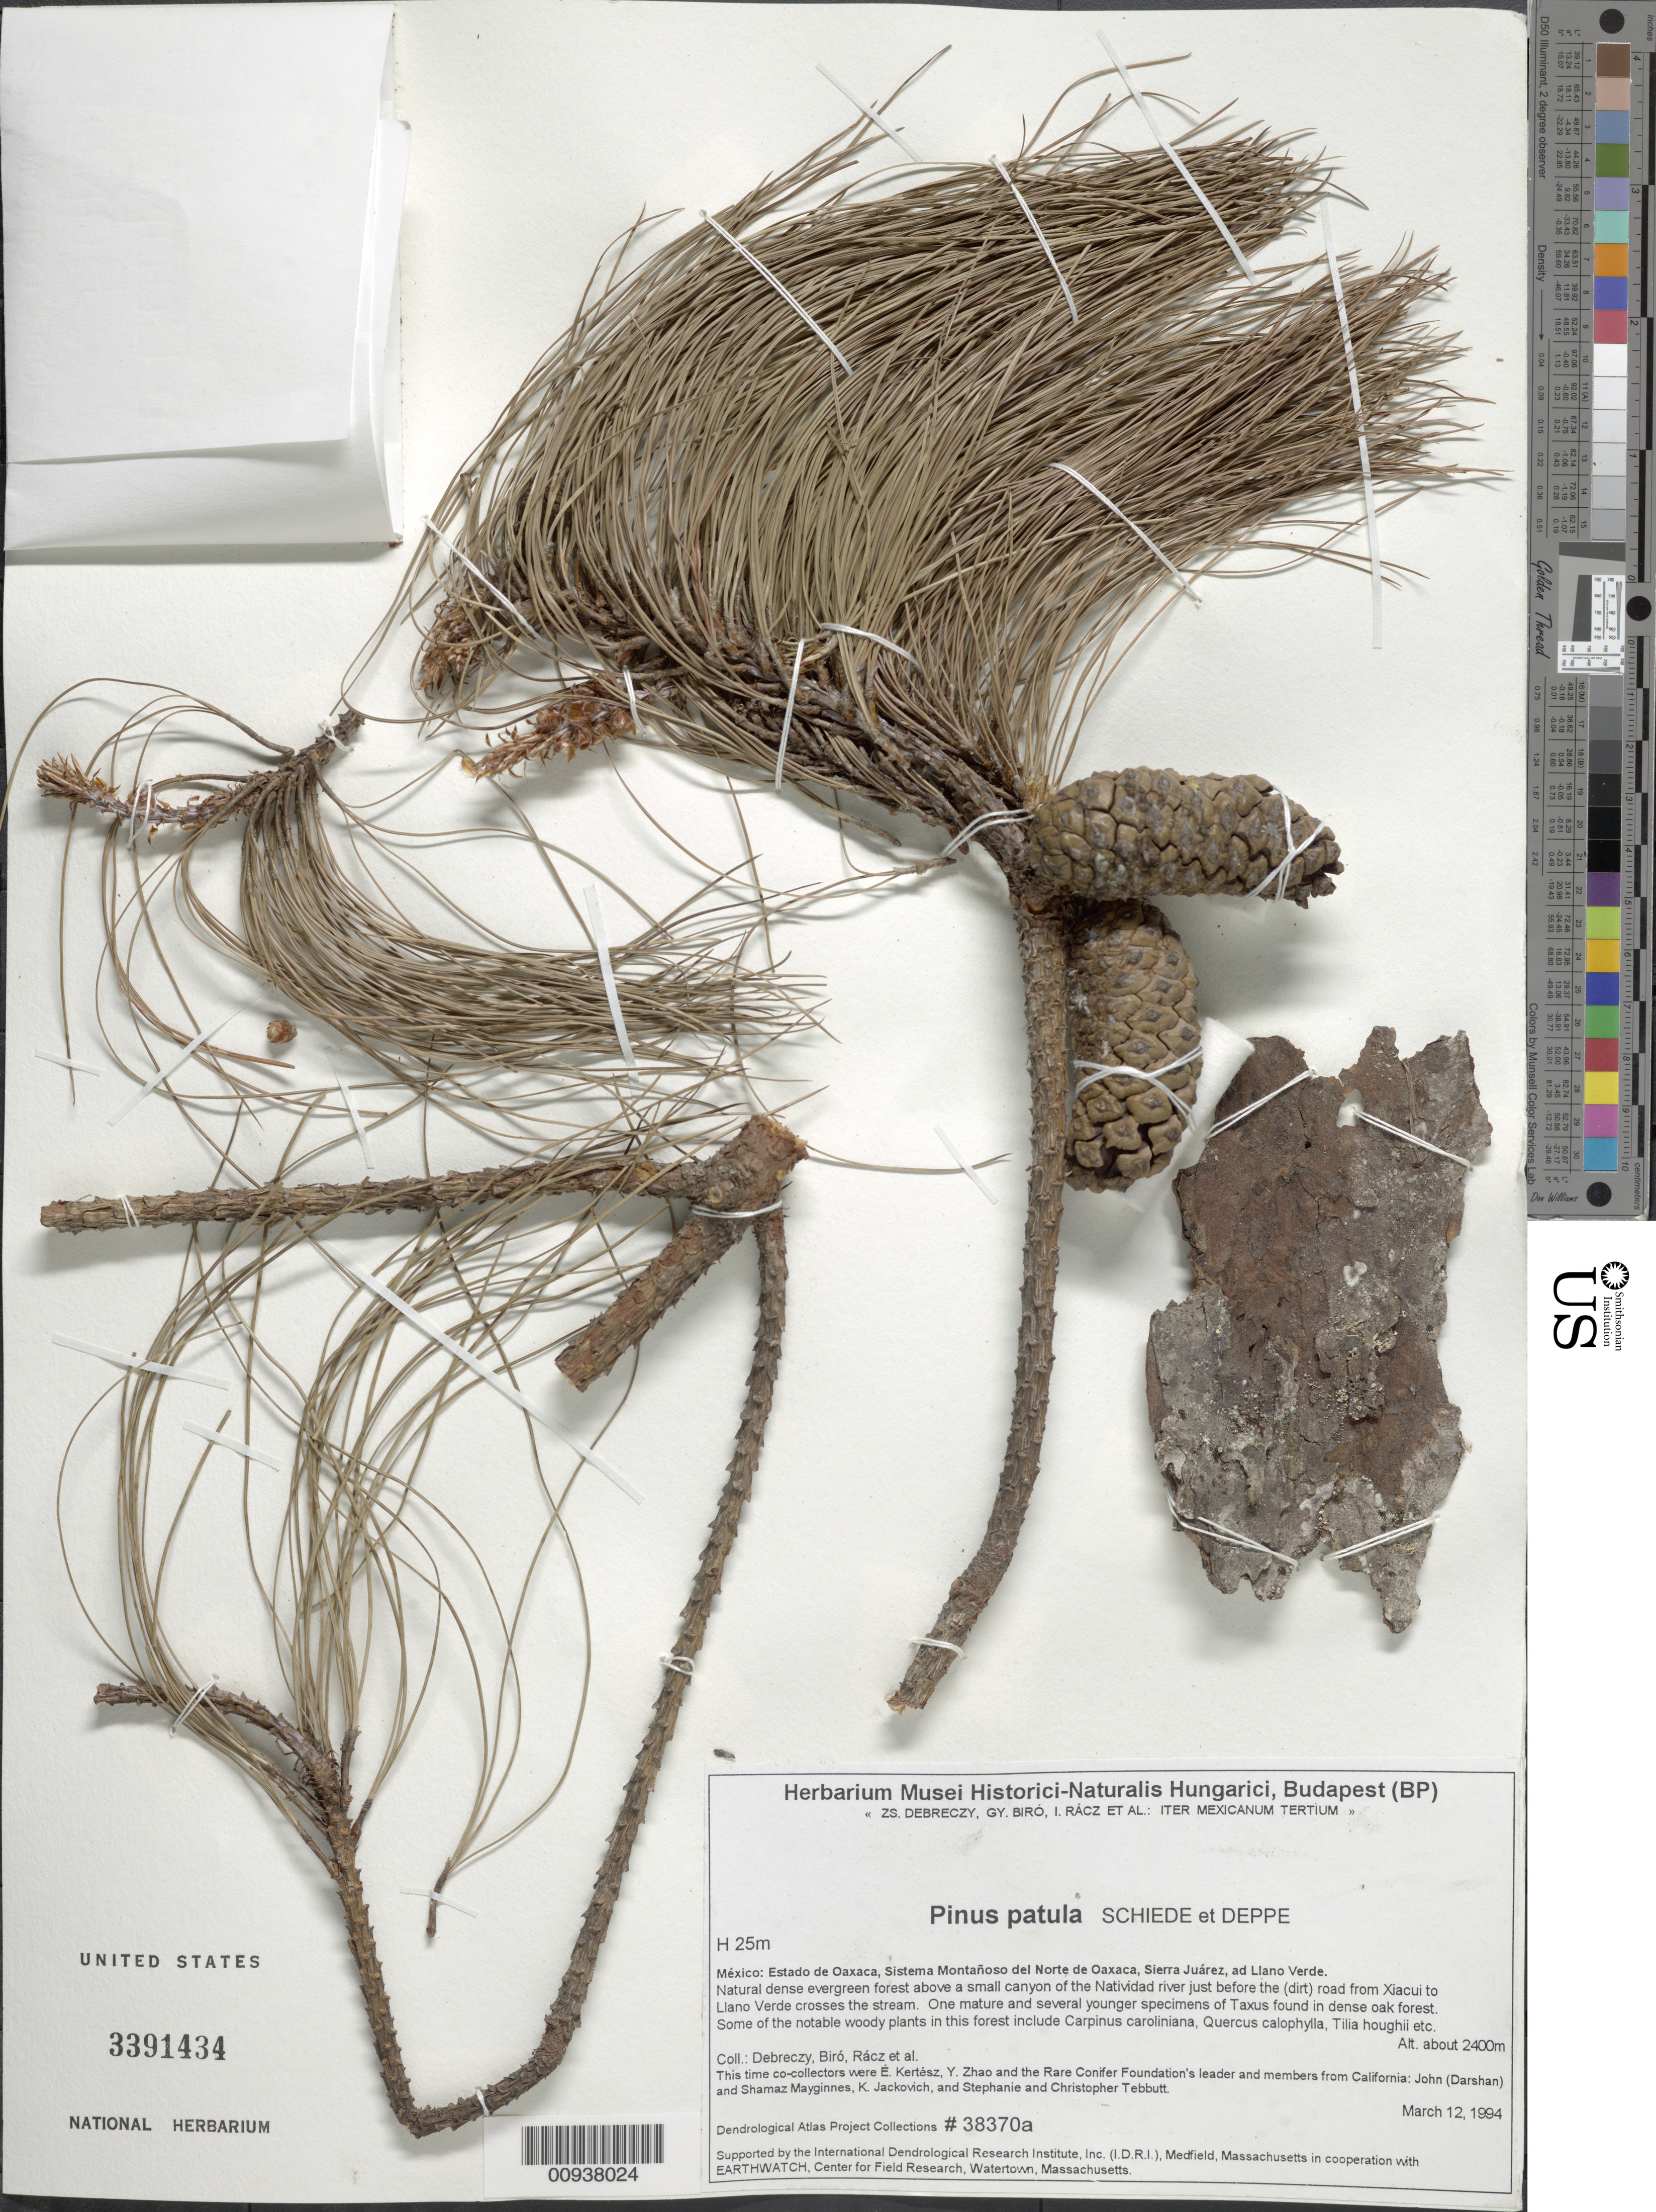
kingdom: Plantae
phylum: Tracheophyta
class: Pinopsida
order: Pinales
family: Pinaceae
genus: Pinus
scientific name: Pinus patula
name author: Schltdl. & Cham.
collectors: Z. Debreczy, G. Biro, I. Rácz & et al.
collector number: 38370 a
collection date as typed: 12 Mar 1994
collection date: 1994-03-12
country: Mexico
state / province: Oaxaca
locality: Above a small canyon of the Natividad river just before the (dirt) road from Xiacui to Llano Verde crosses the stream. Sistema montañoso del Norte de Oaxaca, Sierra Juárez.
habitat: Natural dense evergreen forest. Dense oak forest. Some of the notable woody plants in this forest include Carpinus caroliniana, Quercus calophylla, Tilia houghii, etc.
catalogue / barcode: US 3391434